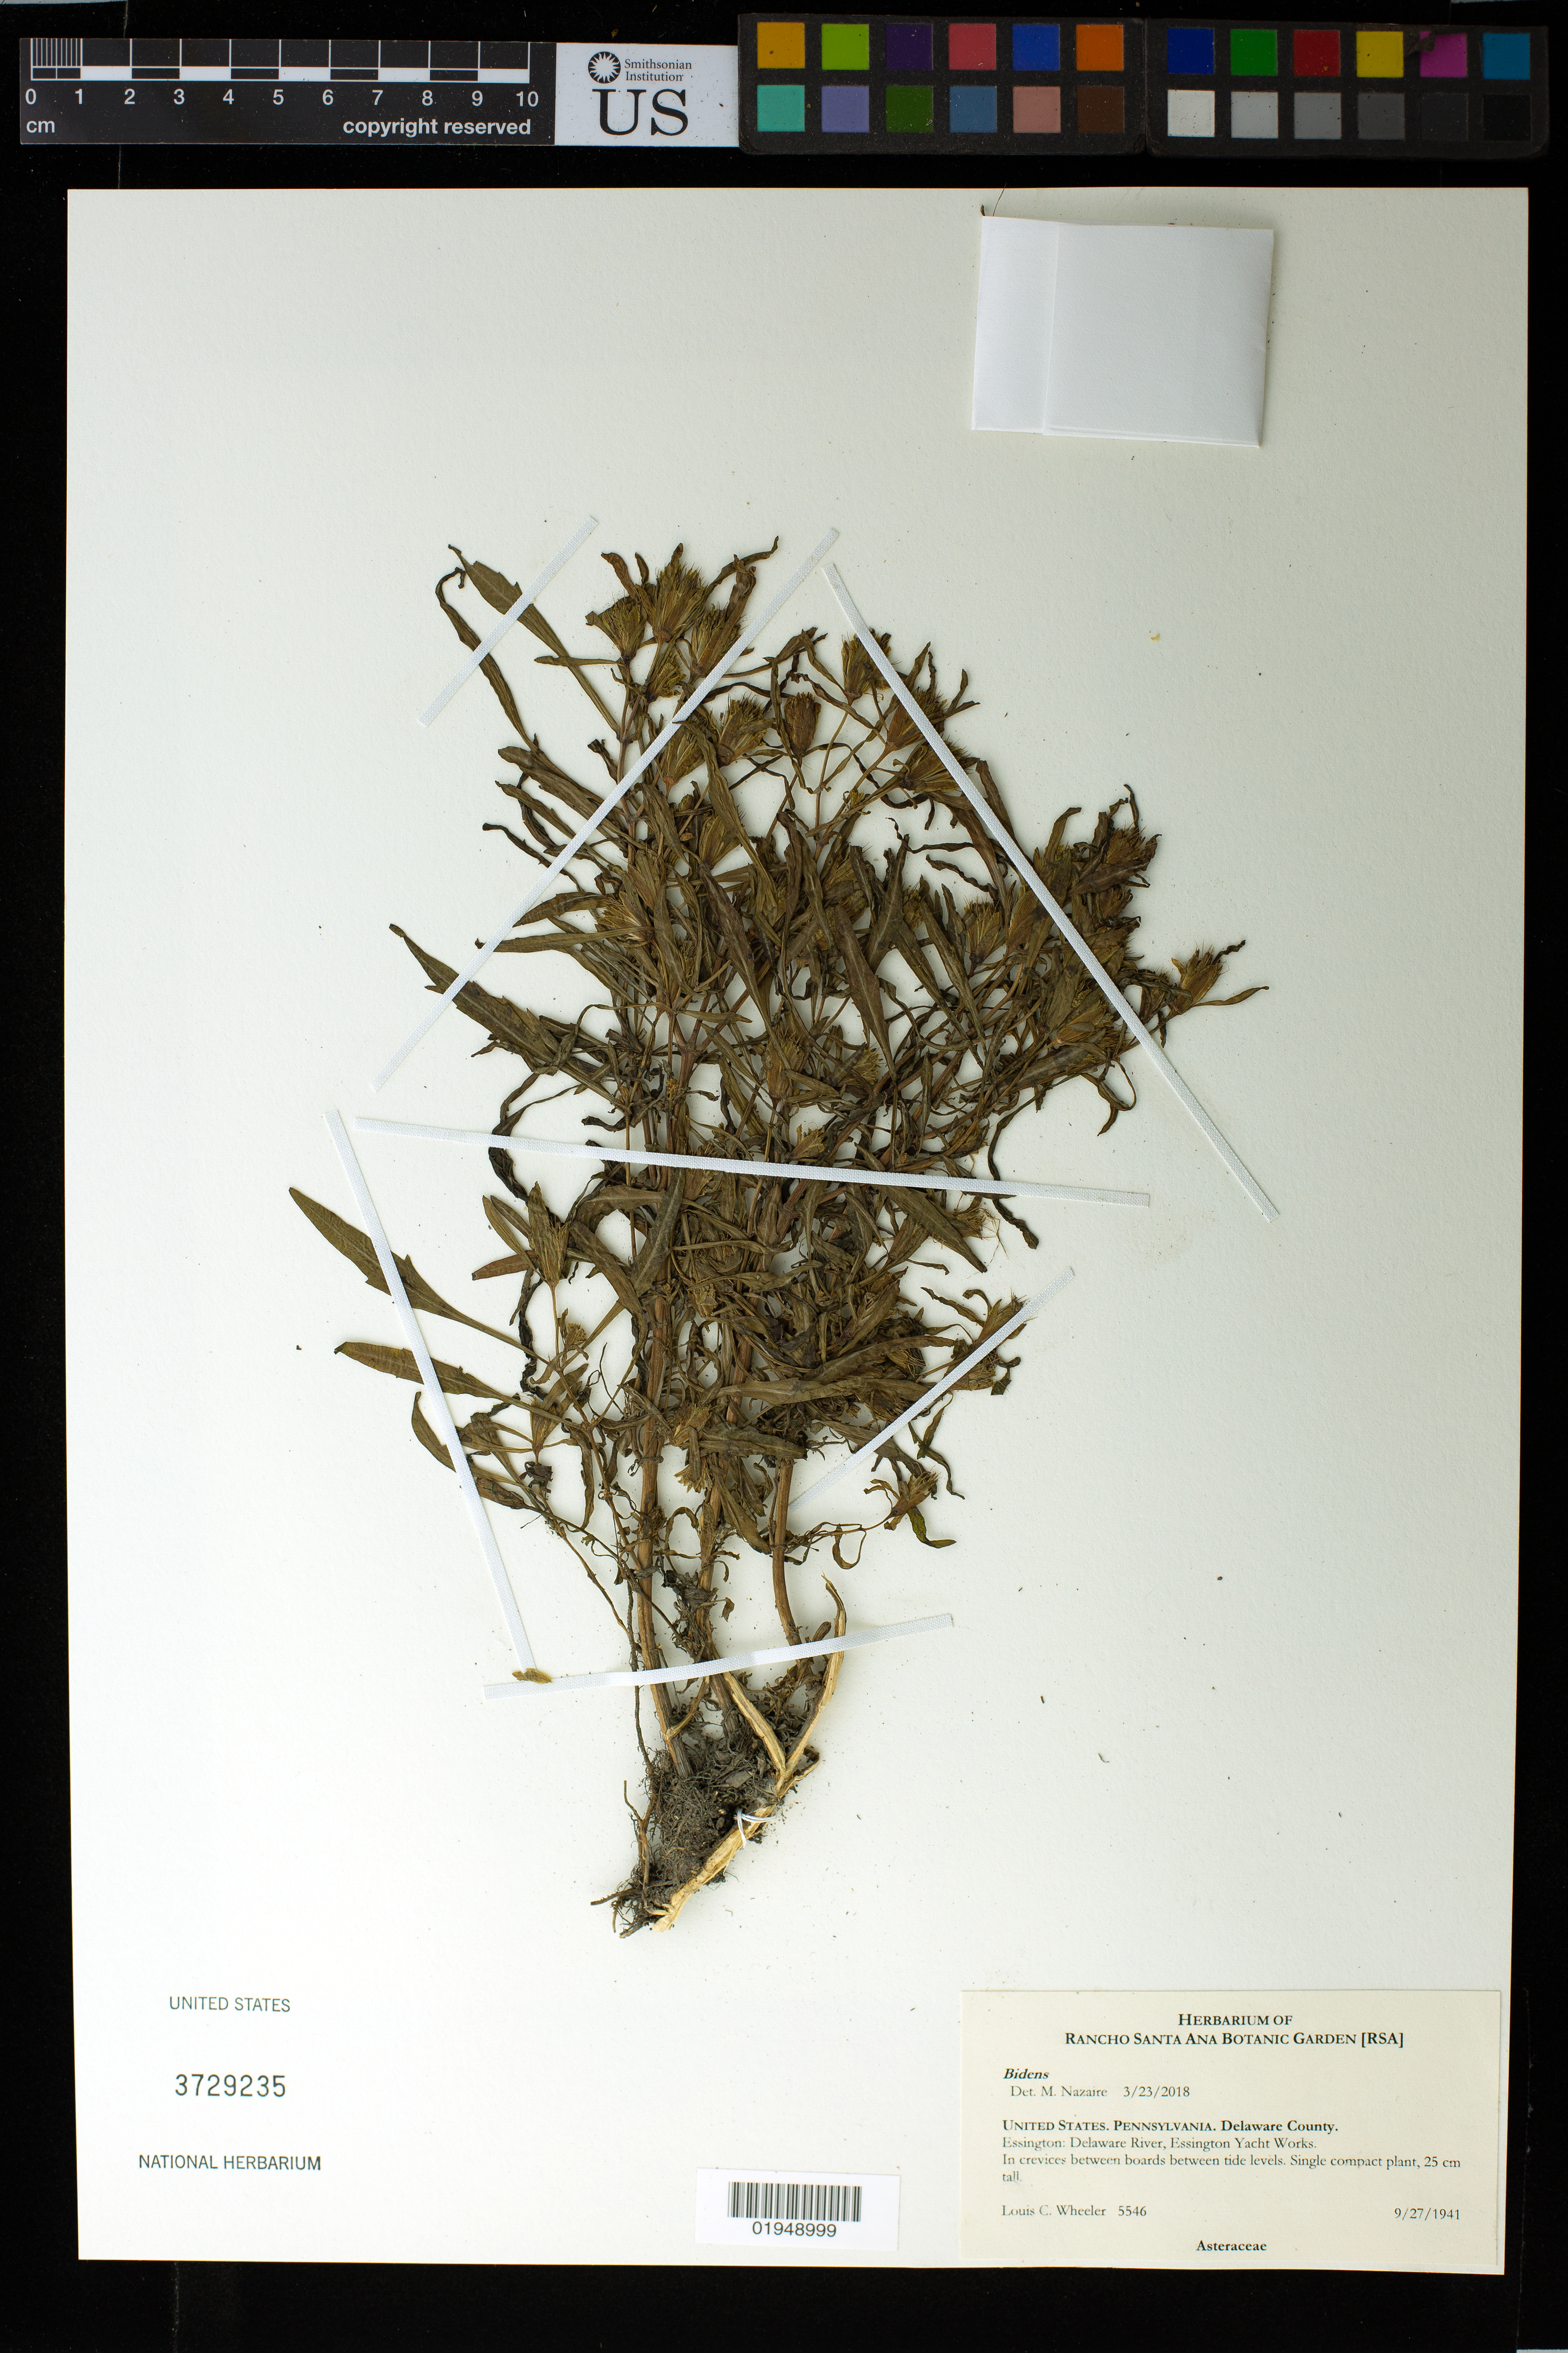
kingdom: Plantae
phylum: Tracheophyta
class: Magnoliopsida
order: Asterales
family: Asteraceae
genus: Bidens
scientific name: Bidens sp.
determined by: Nazaire, Mare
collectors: L. C. Wheeler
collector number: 5546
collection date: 1940-09-27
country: United States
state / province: Pennsylvania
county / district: Delaware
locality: Delaware River, Essington Yacht Works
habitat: in crevices between boards between tide levels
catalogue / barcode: US 3729235